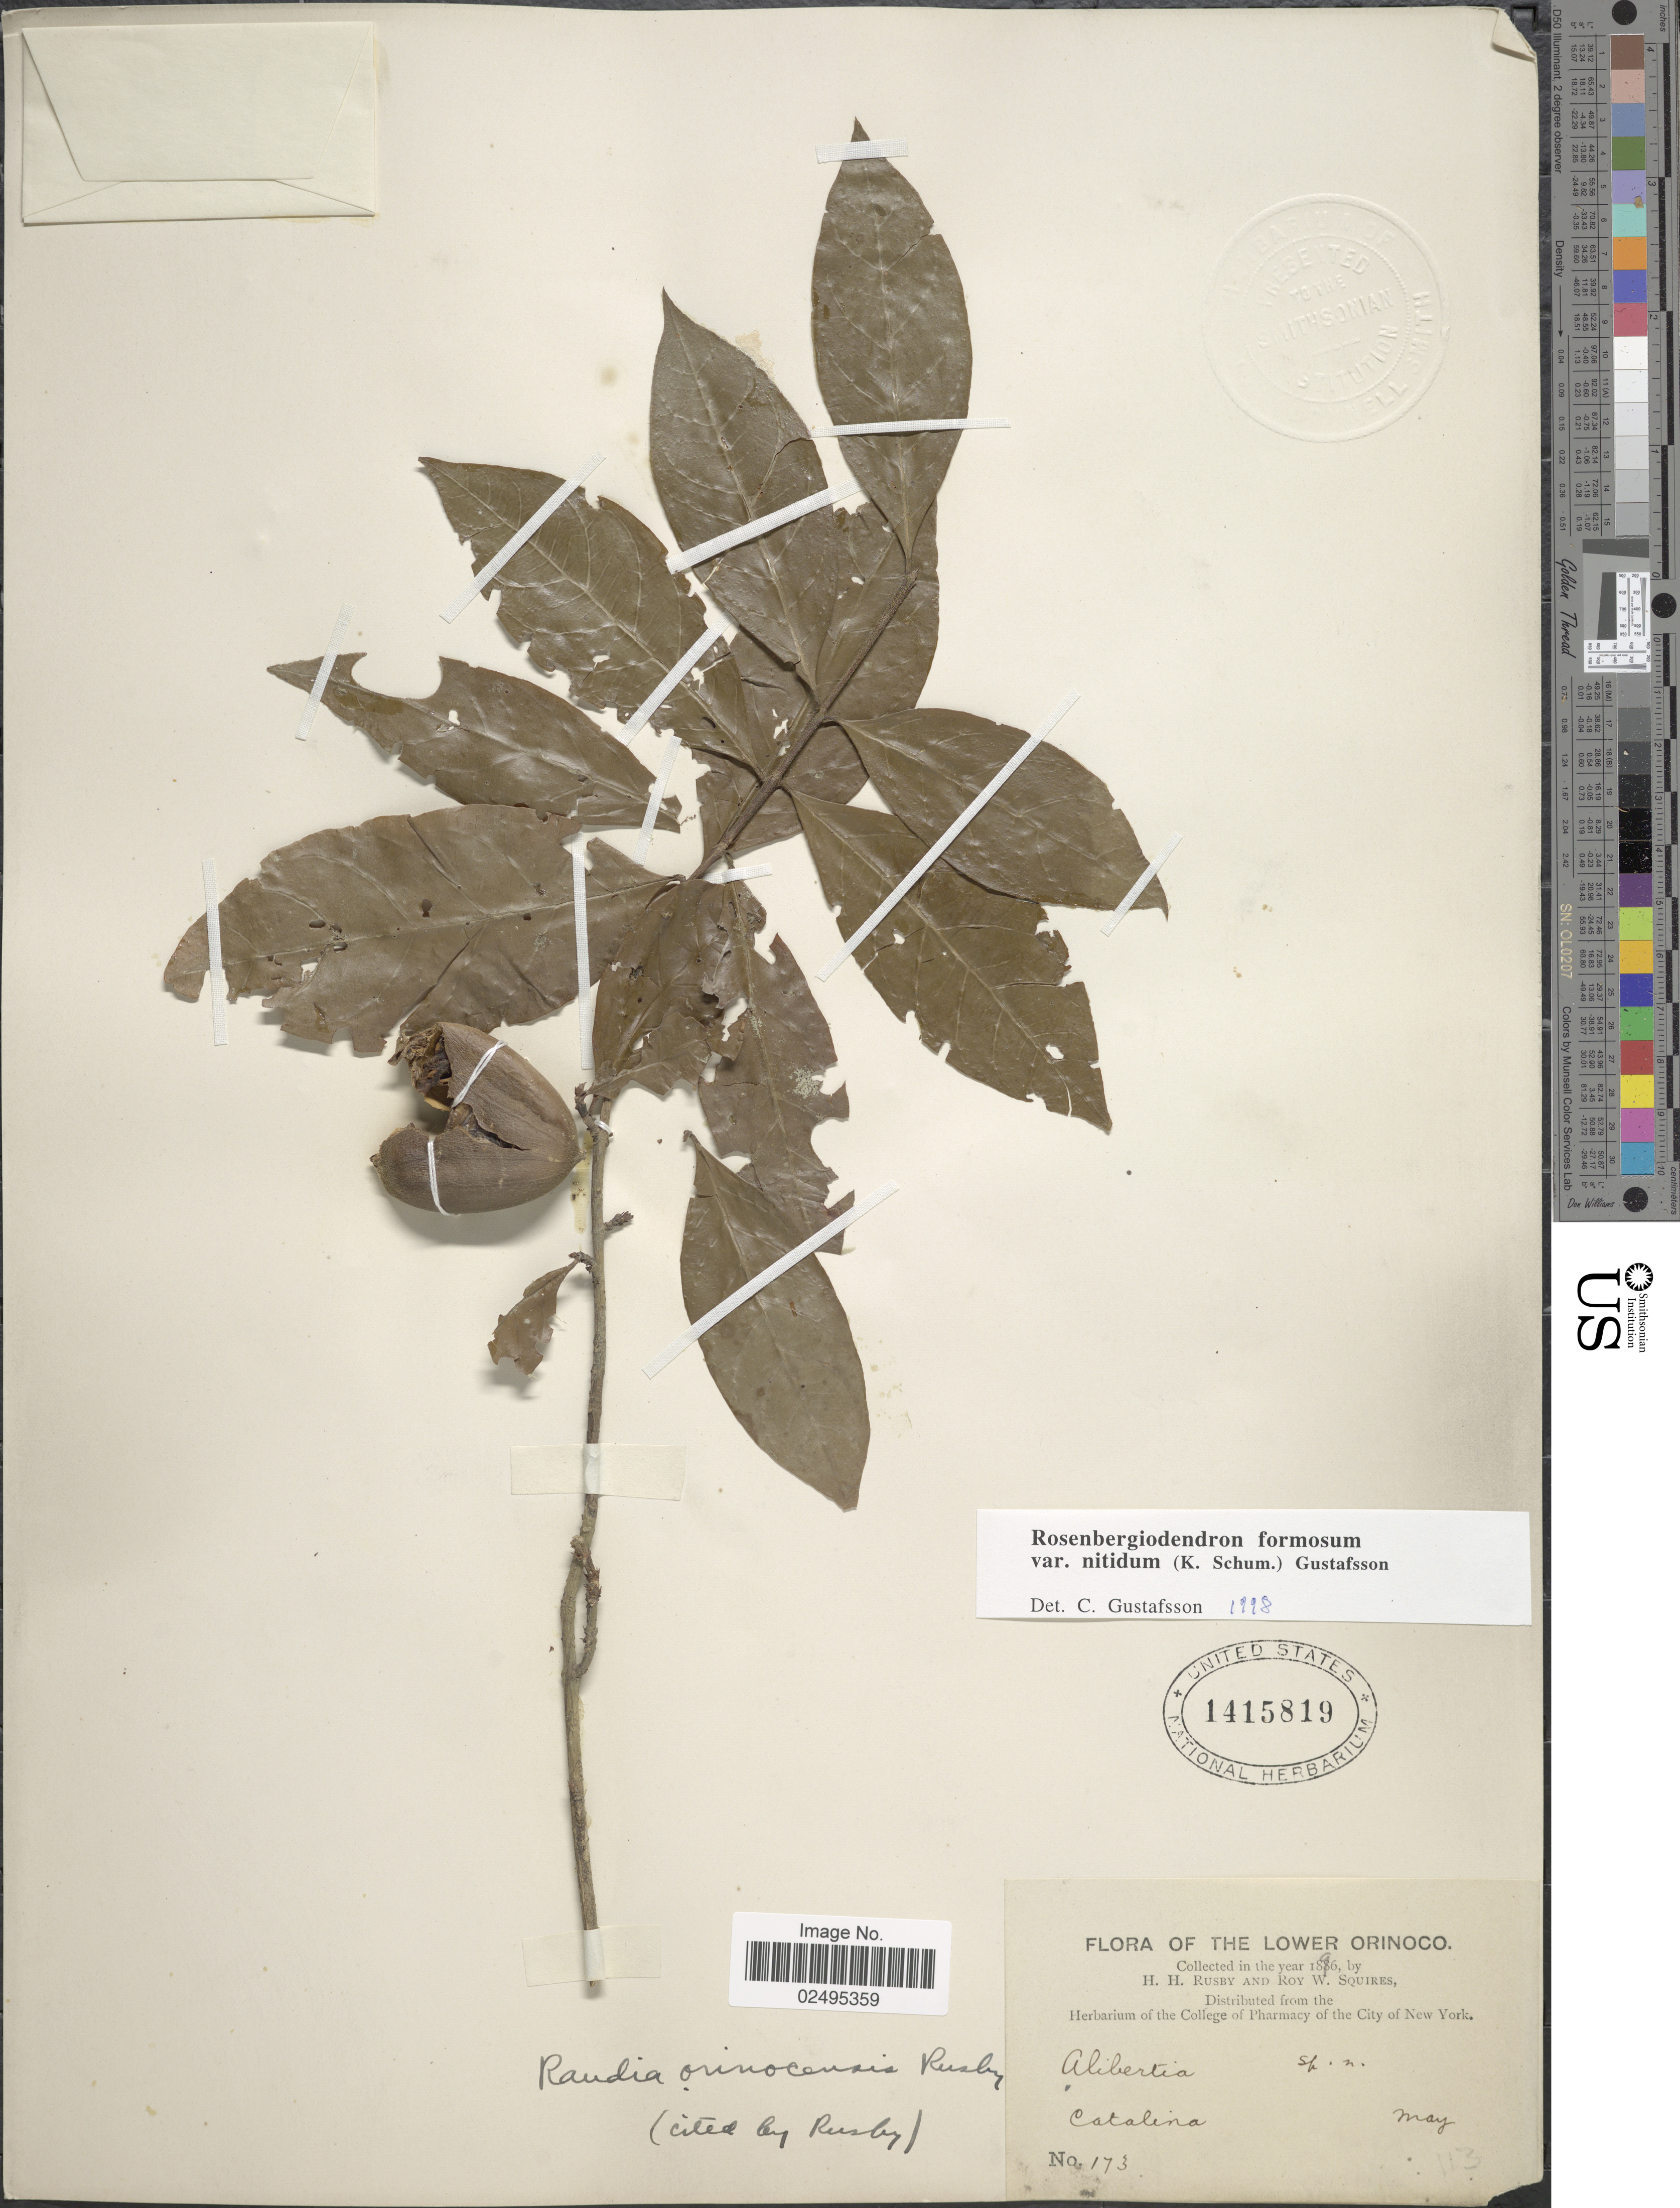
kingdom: Plantae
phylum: Tracheophyta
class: Magnoliopsida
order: Gentianales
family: Rubiaceae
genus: Rosenbergiodendron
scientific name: Rosenbergiodendron formosum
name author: (Jacq.) Fagerl.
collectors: H. H. Rusby & R. Squires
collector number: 173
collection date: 1896-05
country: Colombia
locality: The Lower Orinoco, Catalina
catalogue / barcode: US 1415819